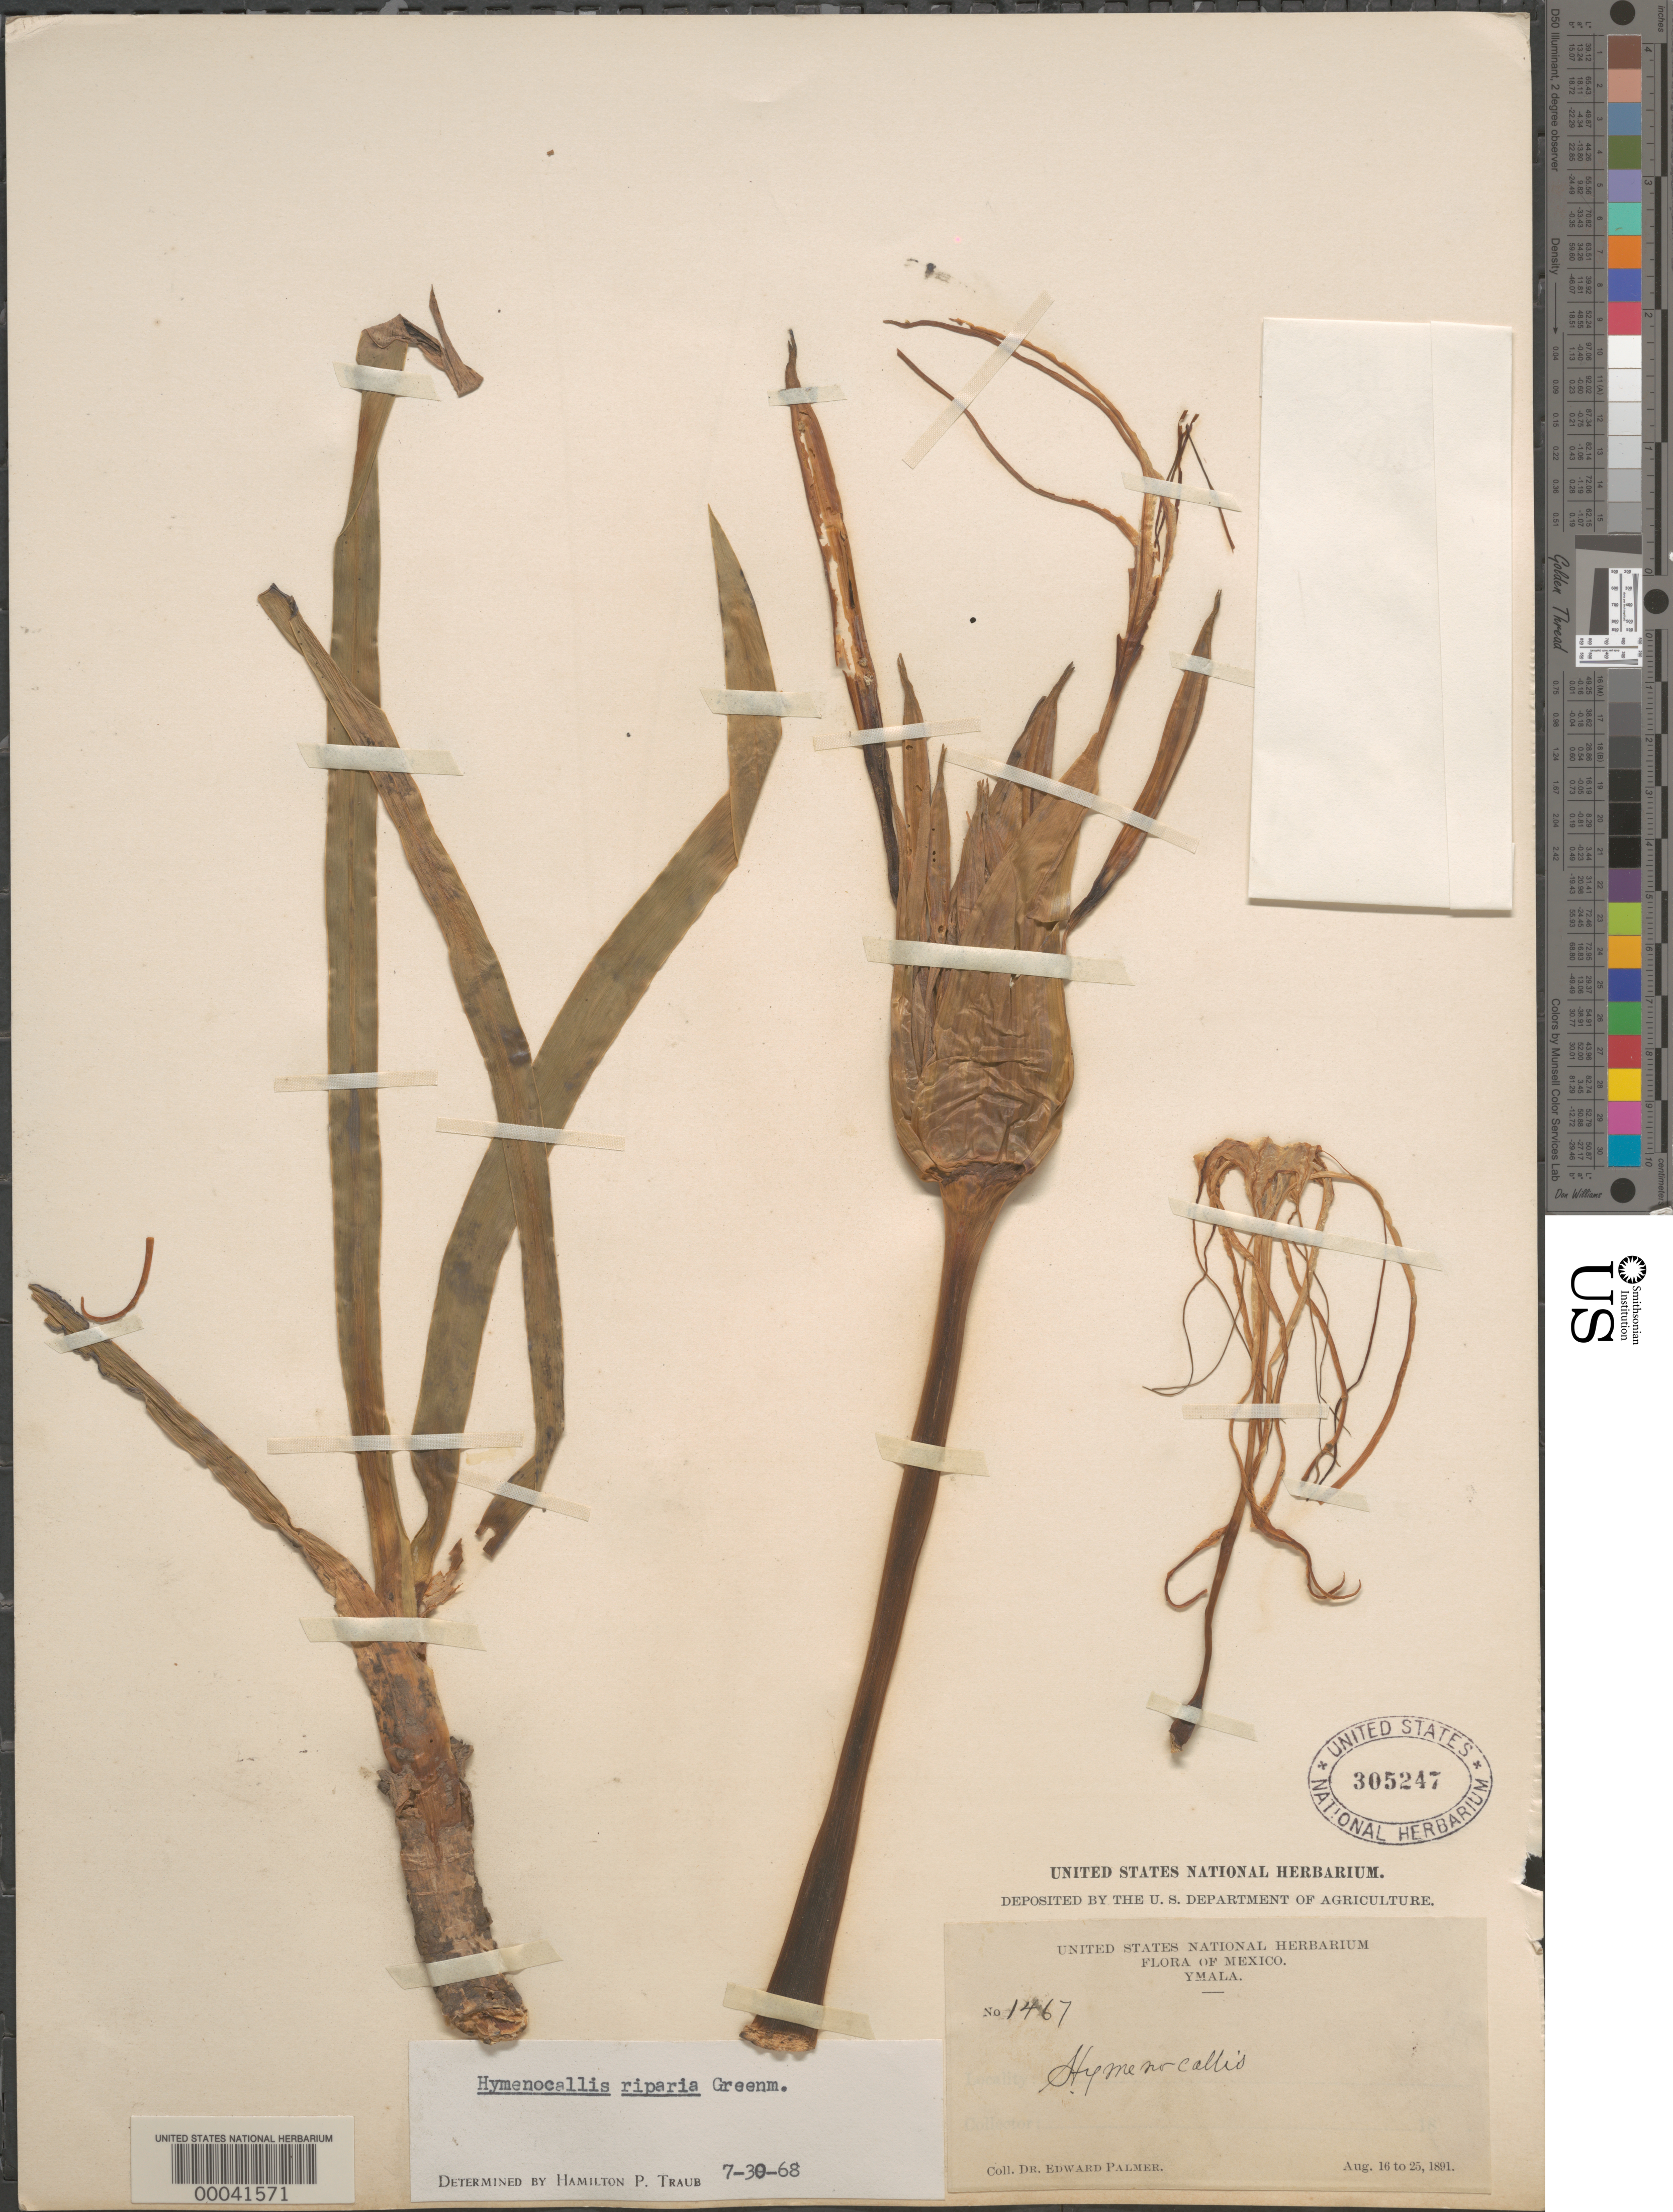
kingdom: Plantae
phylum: Tracheophyta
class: Liliopsida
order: Asparagales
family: Amaryllidaceae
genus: Hymenocallis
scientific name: Hymenocallis acutifolia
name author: (Herb.) Sweet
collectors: E. Palmer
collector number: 1467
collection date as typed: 16 Aug 1891 to 25 Aug 1891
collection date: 1891-08-16/1891-08-25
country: Mexico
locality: Ymala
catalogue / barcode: US 305247